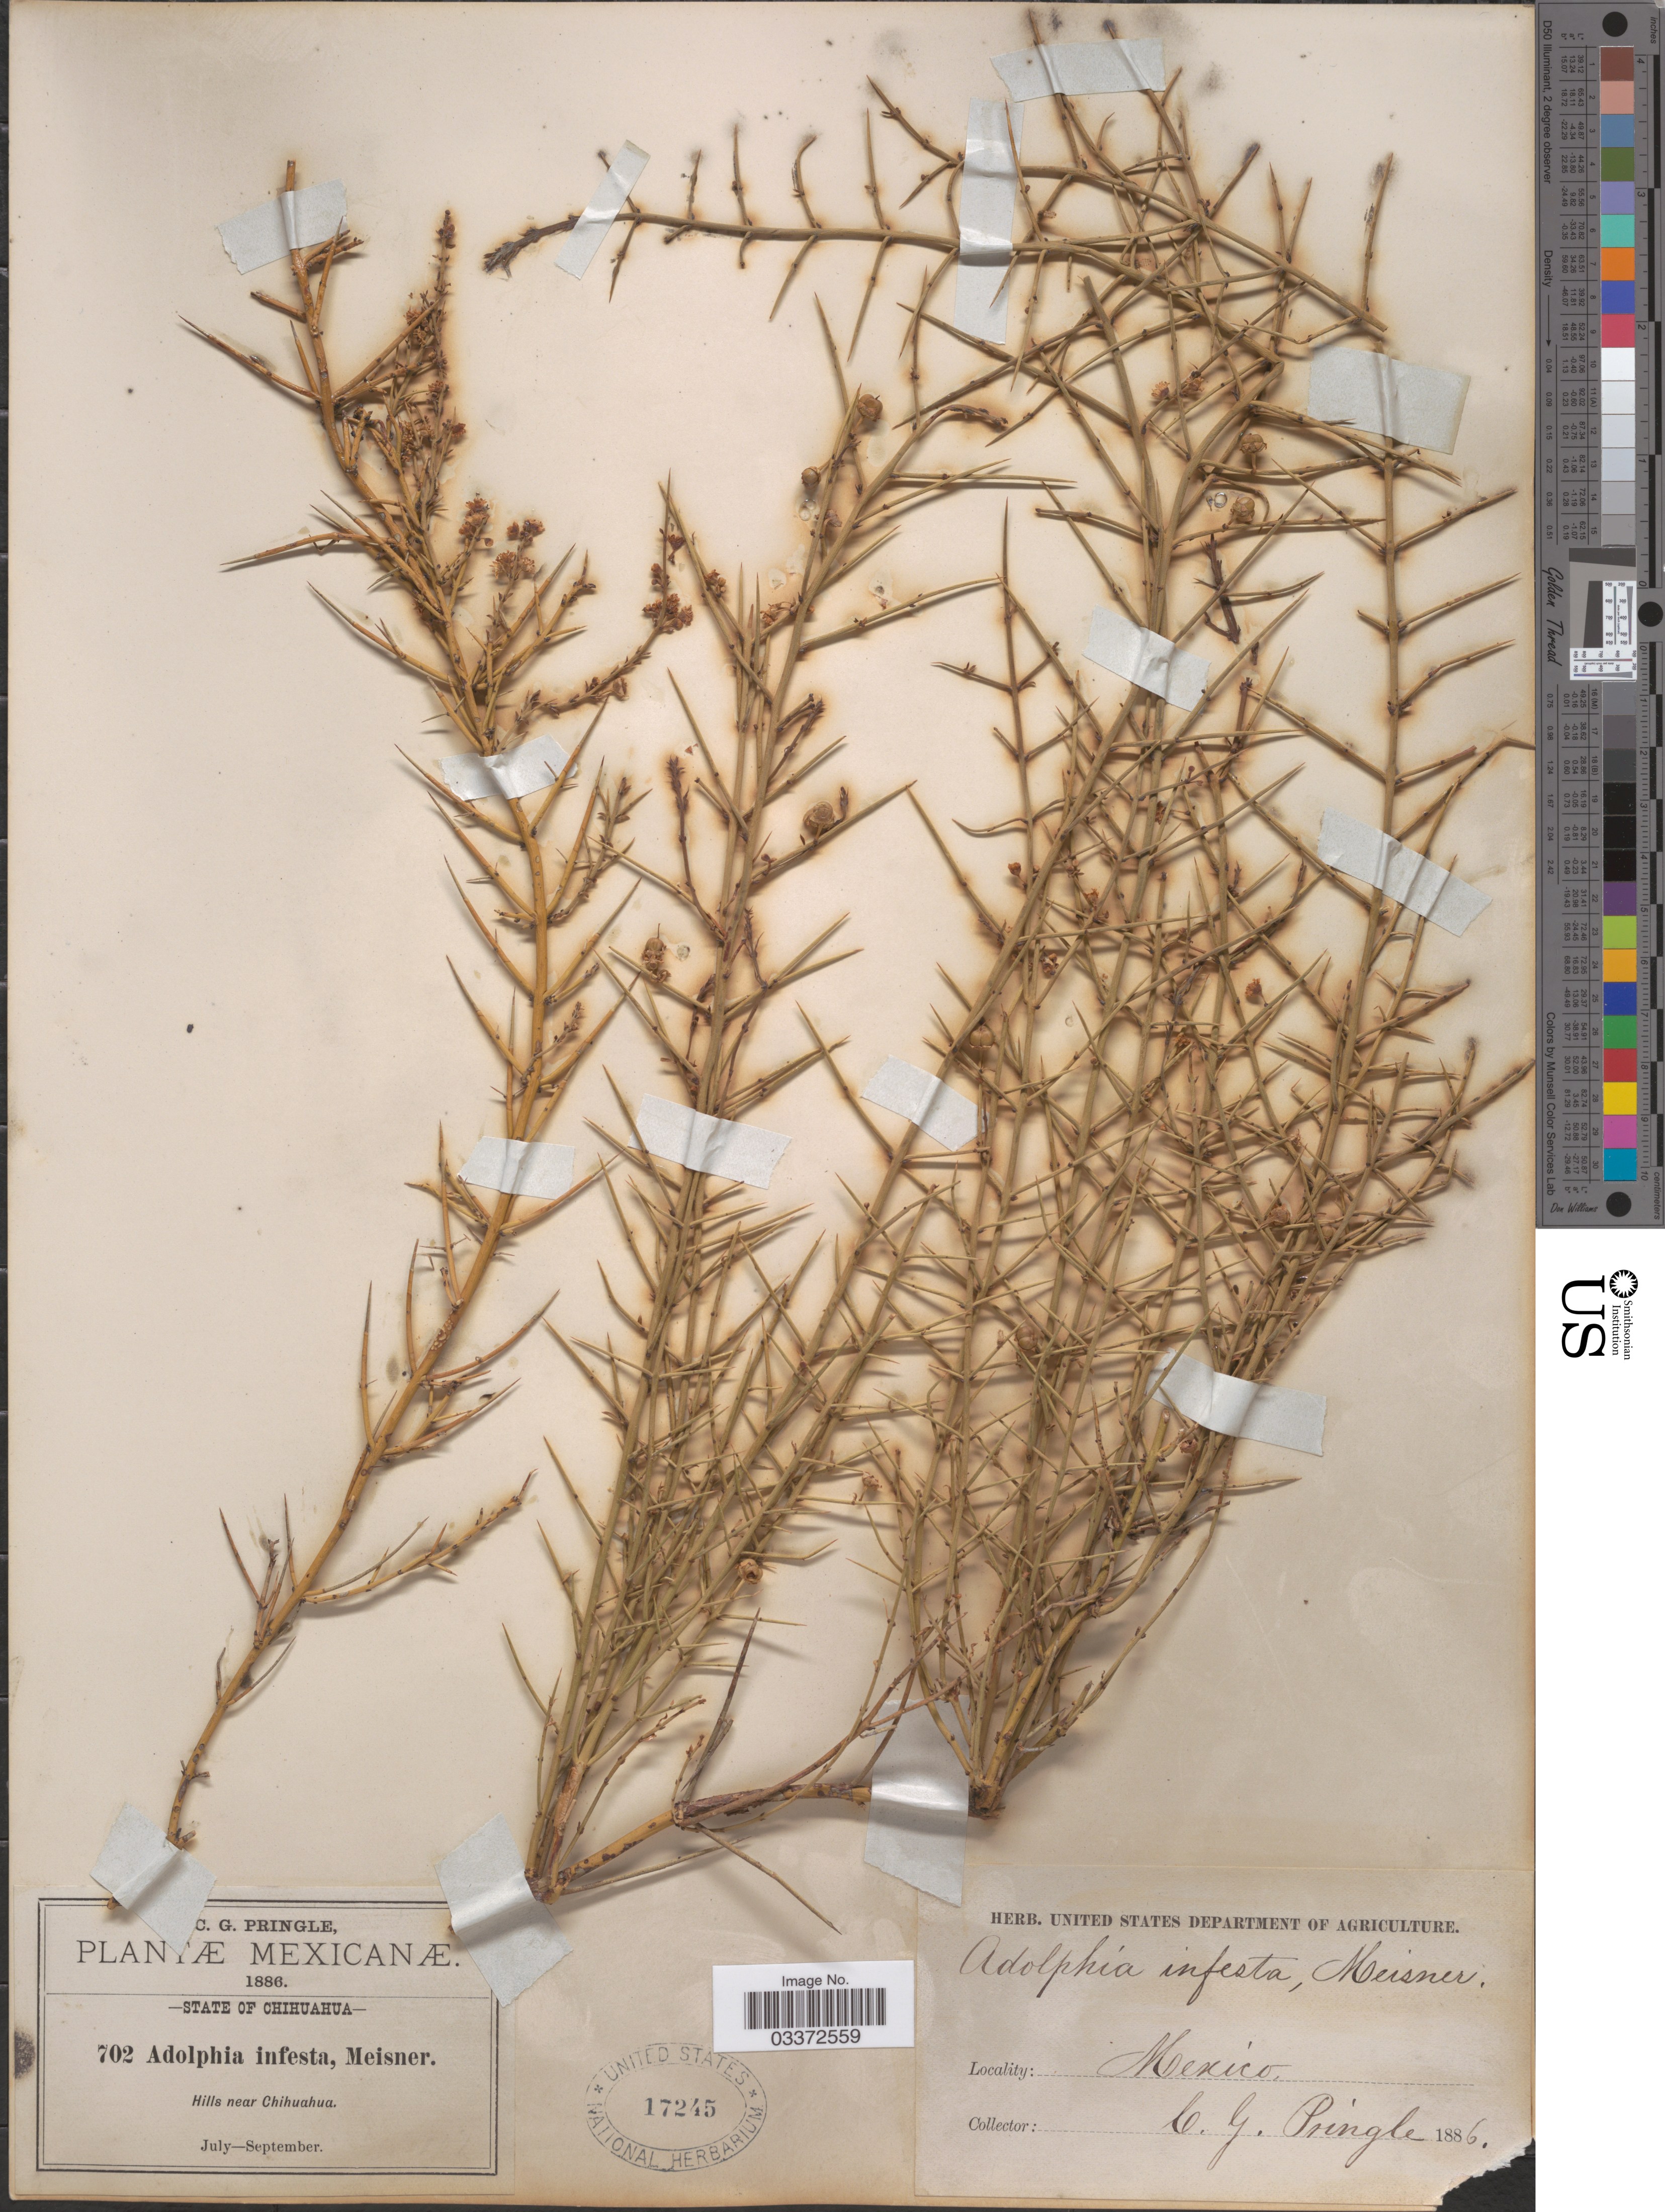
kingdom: Plantae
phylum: Tracheophyta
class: Magnoliopsida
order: Rosales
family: Rhamnaceae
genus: Adolphia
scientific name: Adolphia infesta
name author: (Kunth) Meisn.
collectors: C. G. Pringle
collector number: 702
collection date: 1886-07/1886-09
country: Mexico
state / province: Chihuahua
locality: Hills near Chihuahua.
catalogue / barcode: US 17245